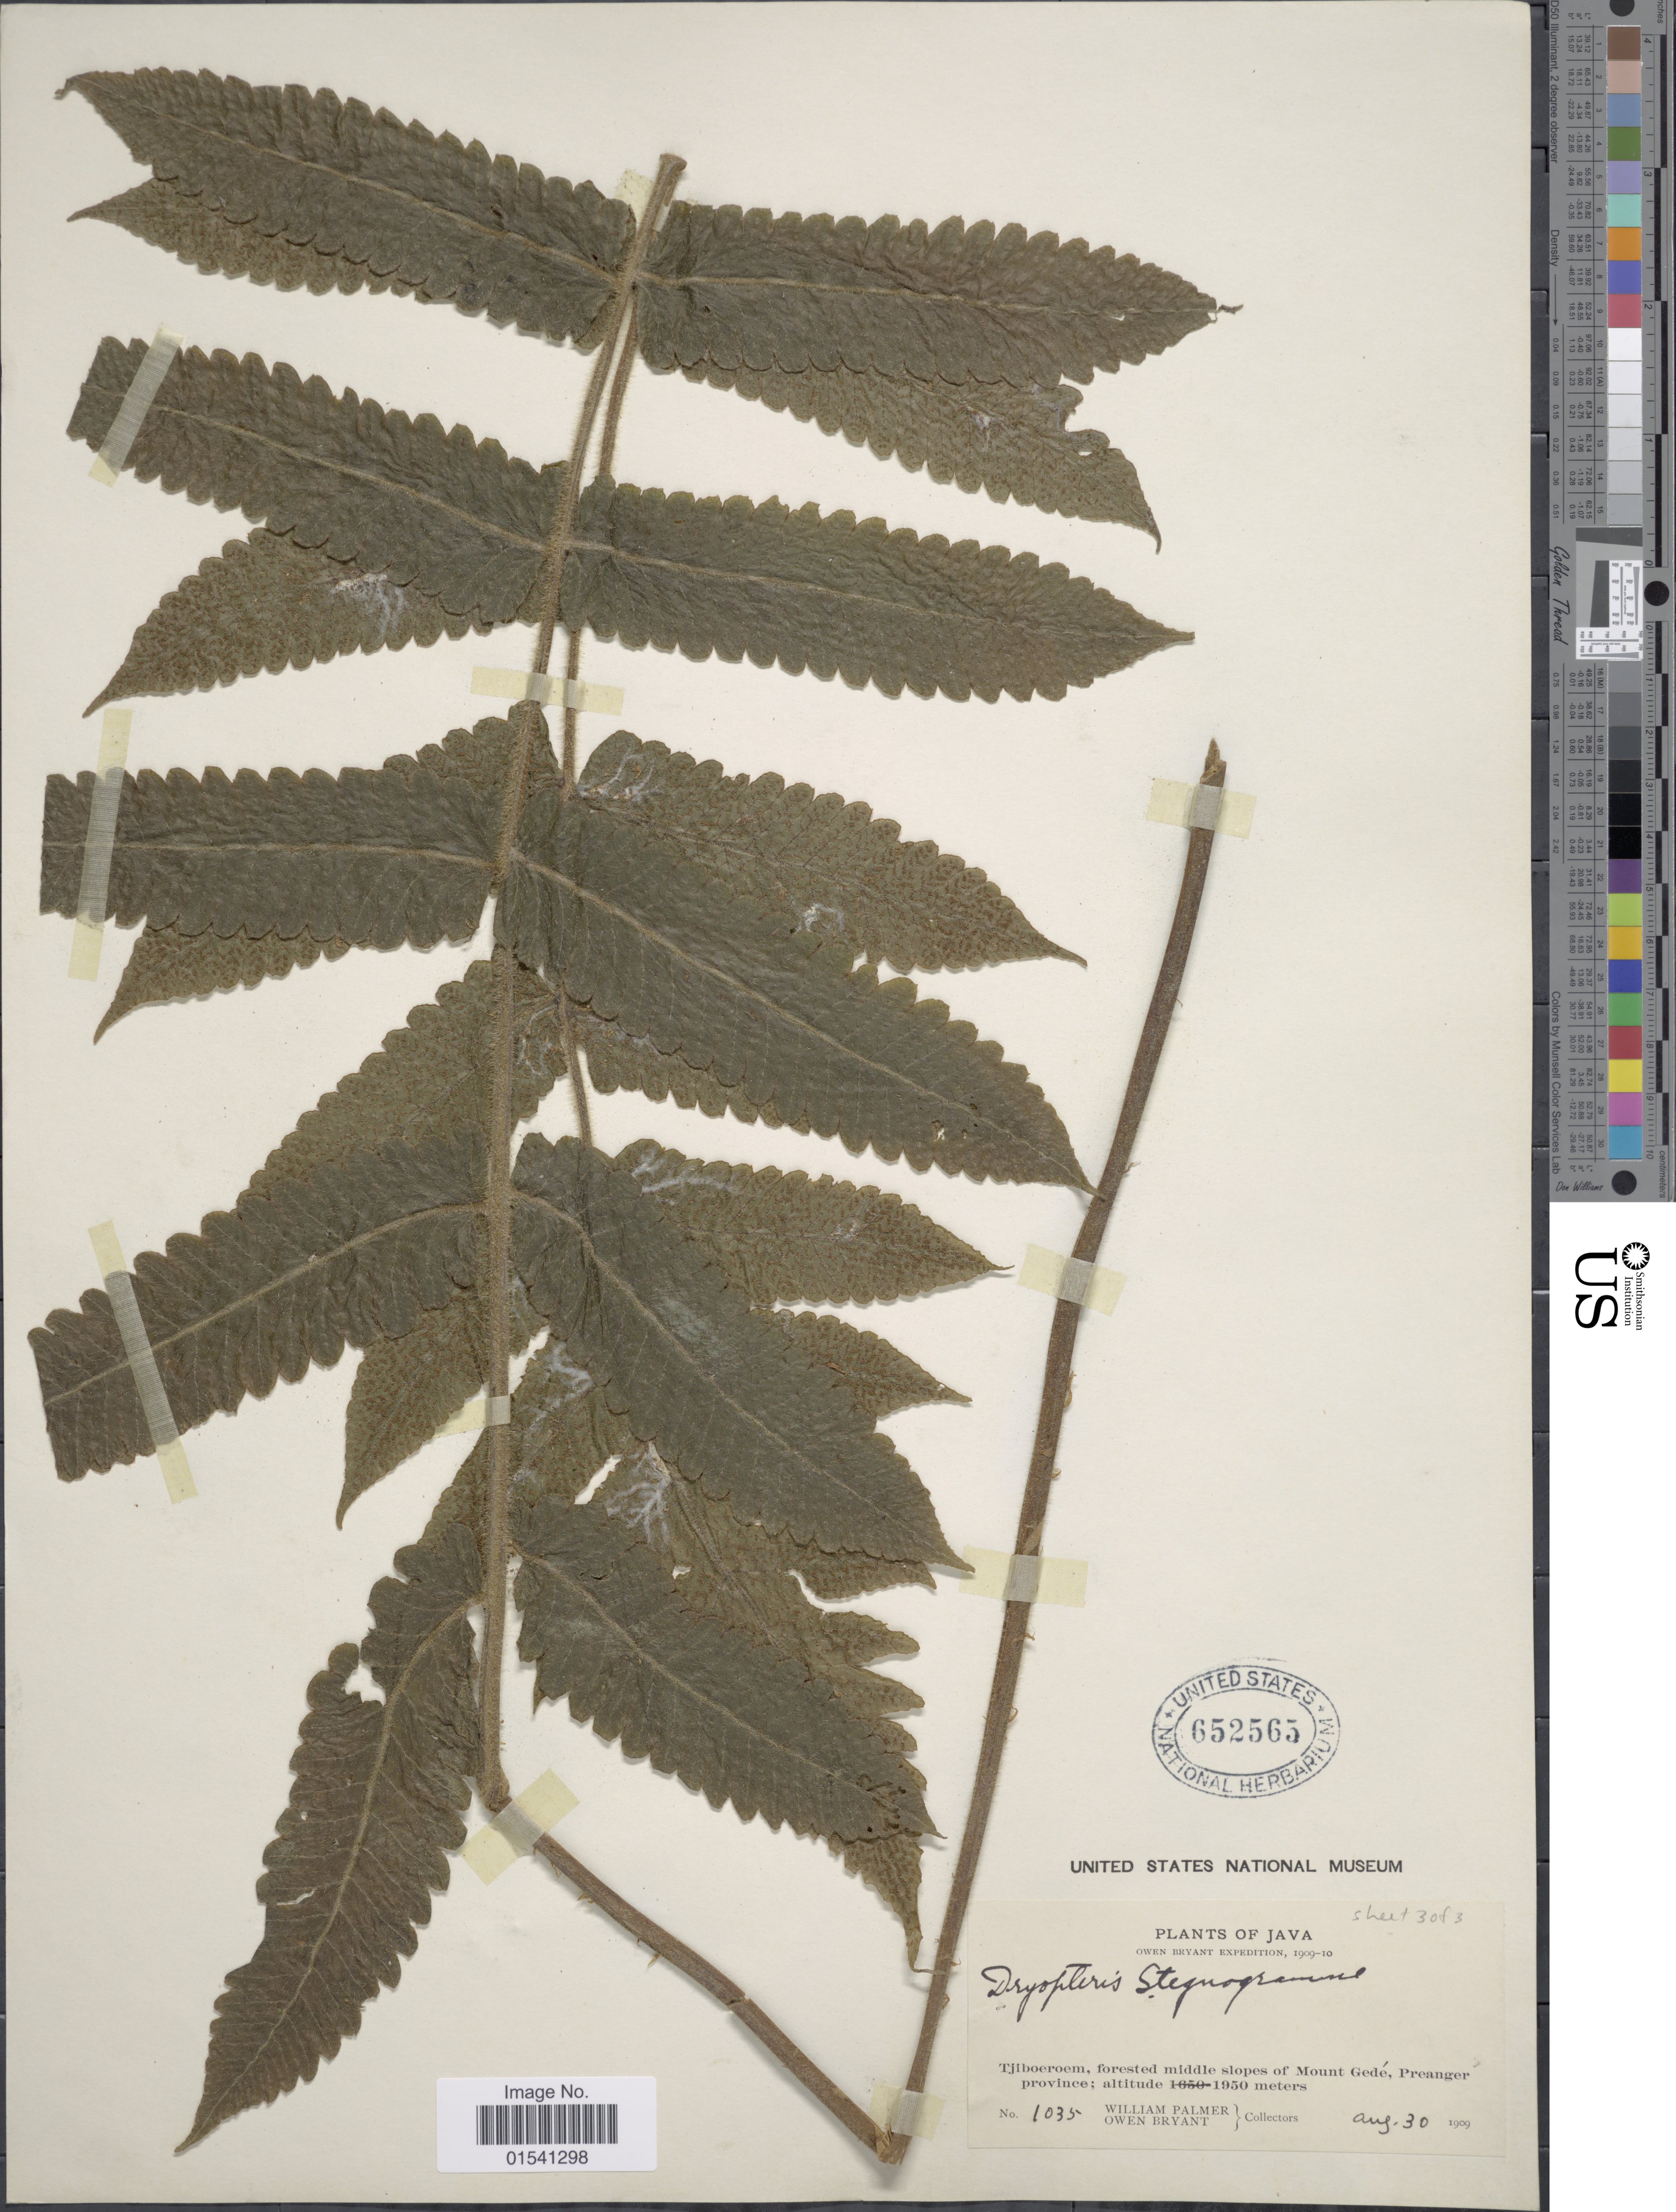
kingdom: Plantae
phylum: Tracheophyta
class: Polypodiopsida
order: Polypodiales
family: Thelypteridaceae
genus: Amauropelta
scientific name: Amauropelta aspidioides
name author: (Willd.) Pic. Serm.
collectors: W. Palmer & O. Bryant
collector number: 1035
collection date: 1909-08-30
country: Indonesia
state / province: Java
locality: Tjiboeroem, forested middle slopes of Mount Gedé, Preanger province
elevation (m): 1950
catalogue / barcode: US 652565